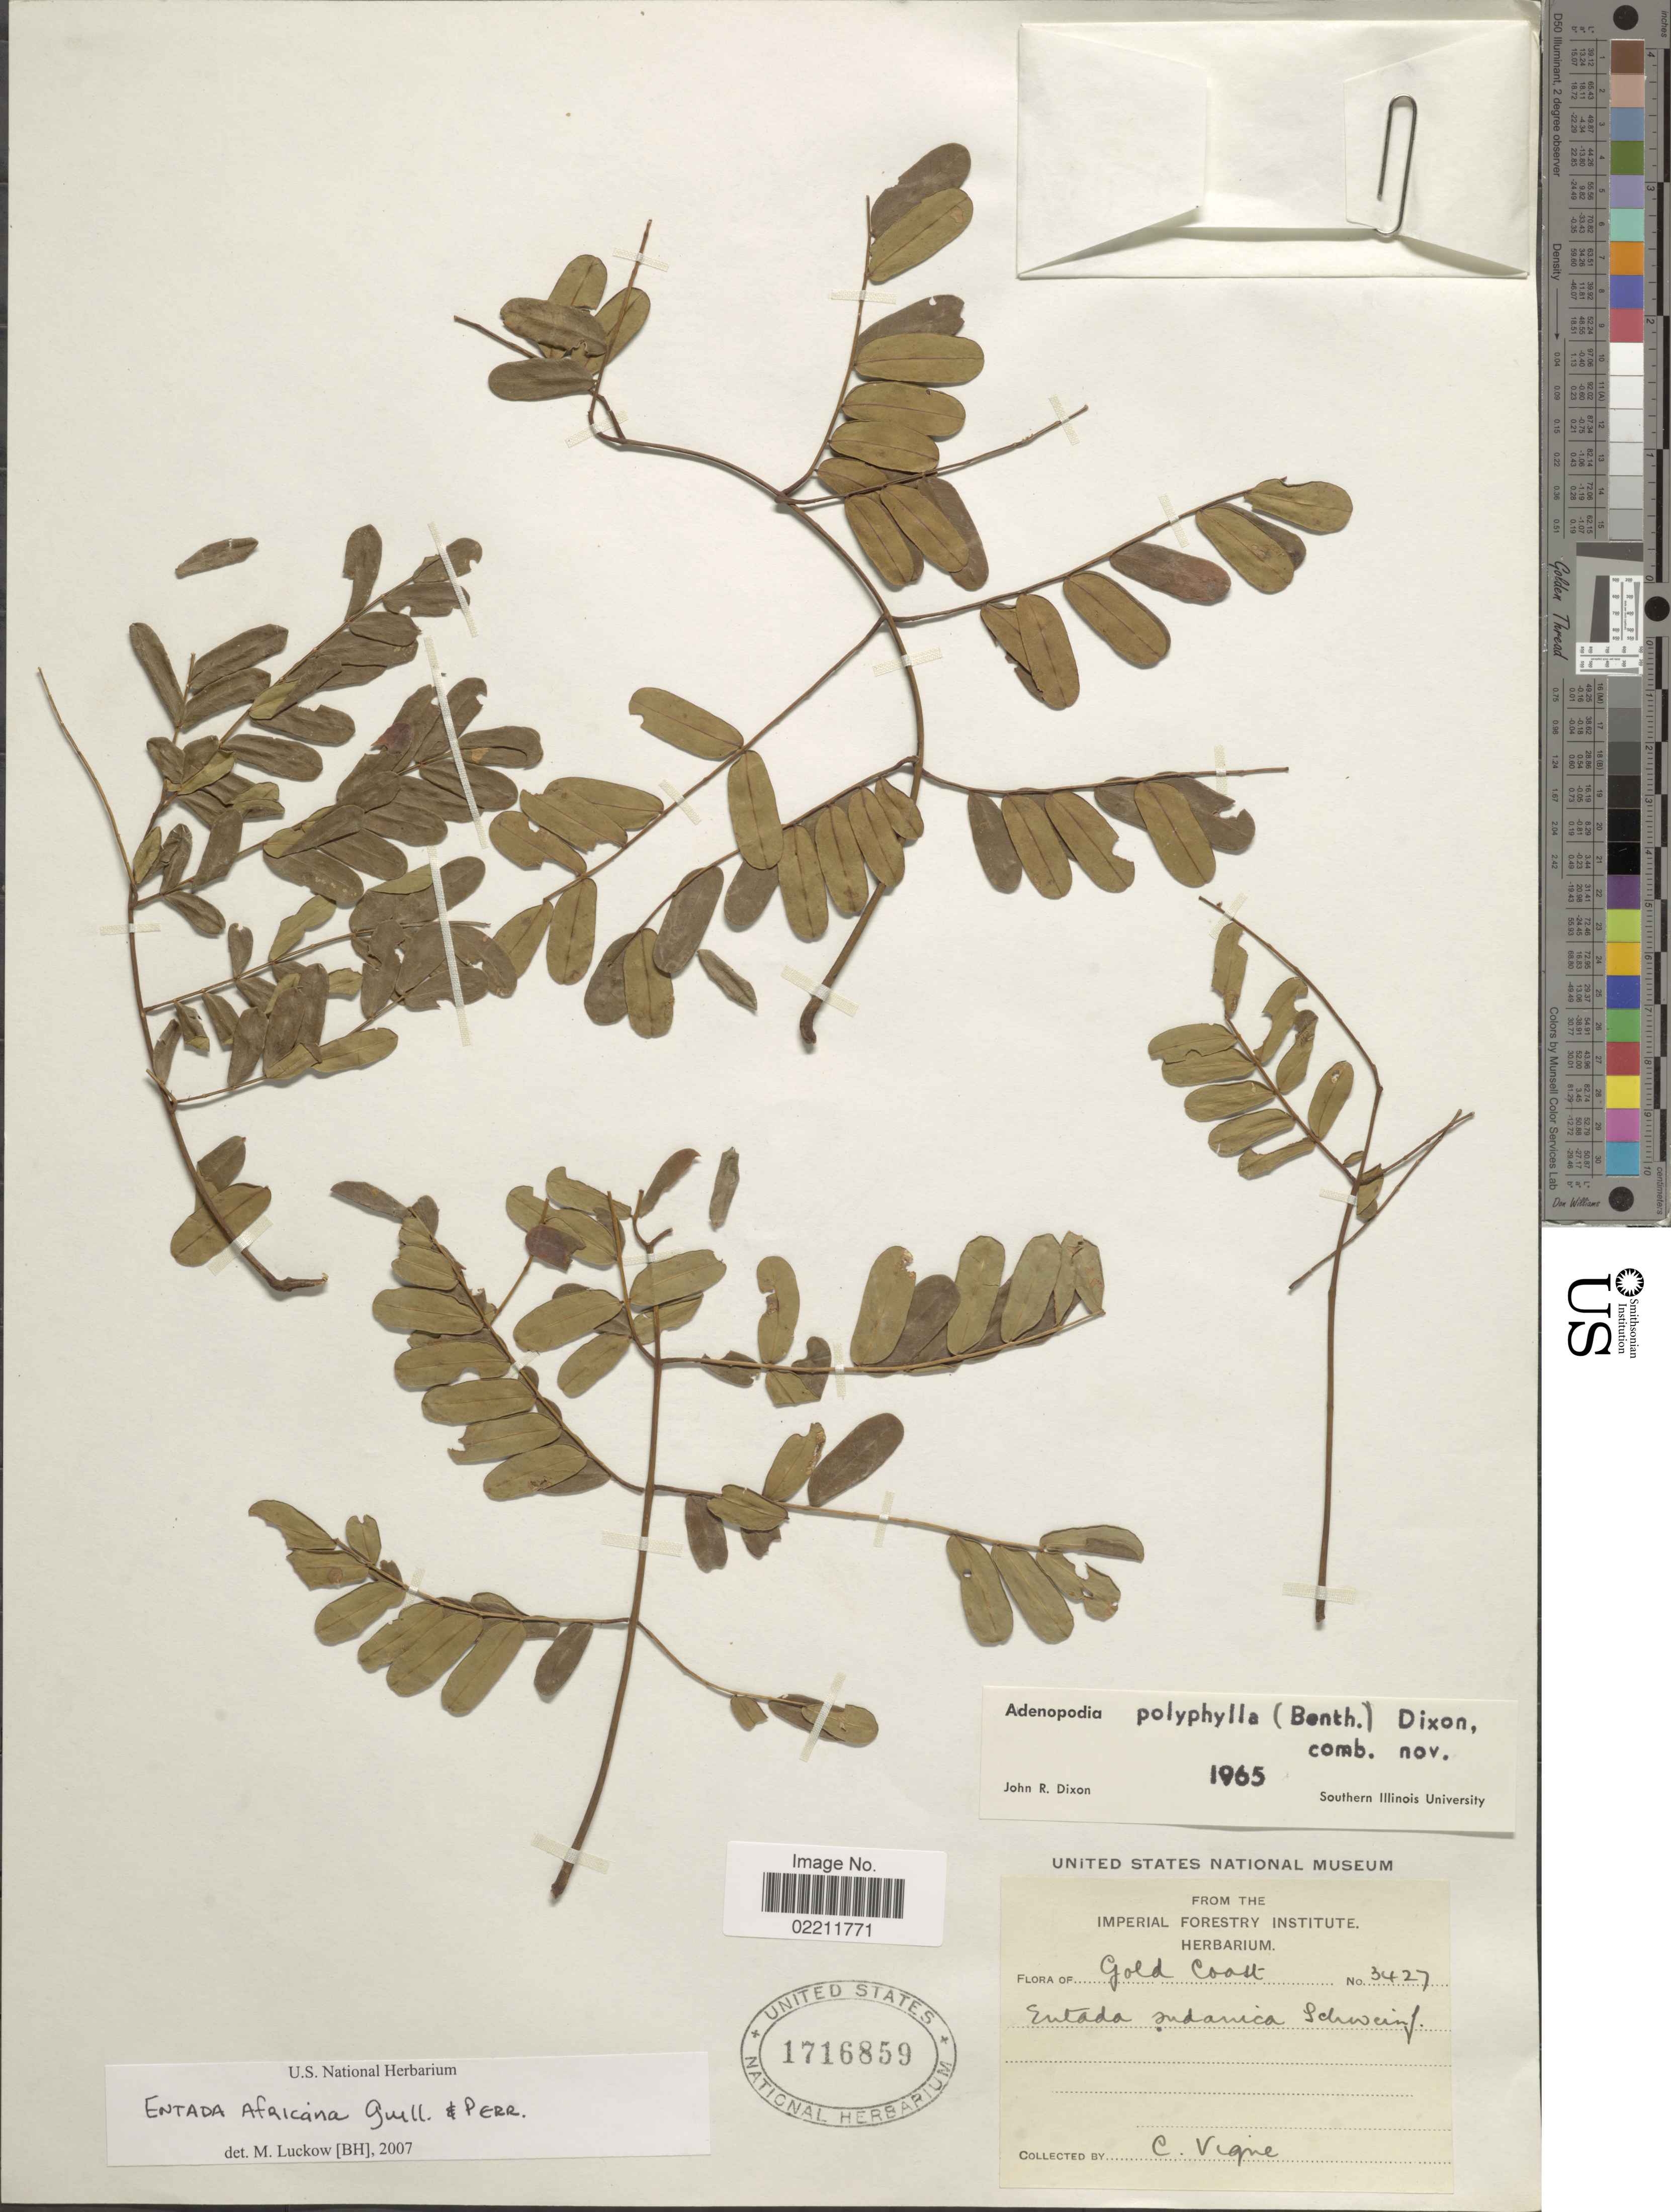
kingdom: Plantae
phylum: Tracheophyta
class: Magnoliopsida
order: Fabales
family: Fabaceae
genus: Entada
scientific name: Entada africana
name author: Guill. & Perr.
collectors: C. Vigne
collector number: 3427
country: Ghana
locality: Gold Coast.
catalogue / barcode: US 1716859